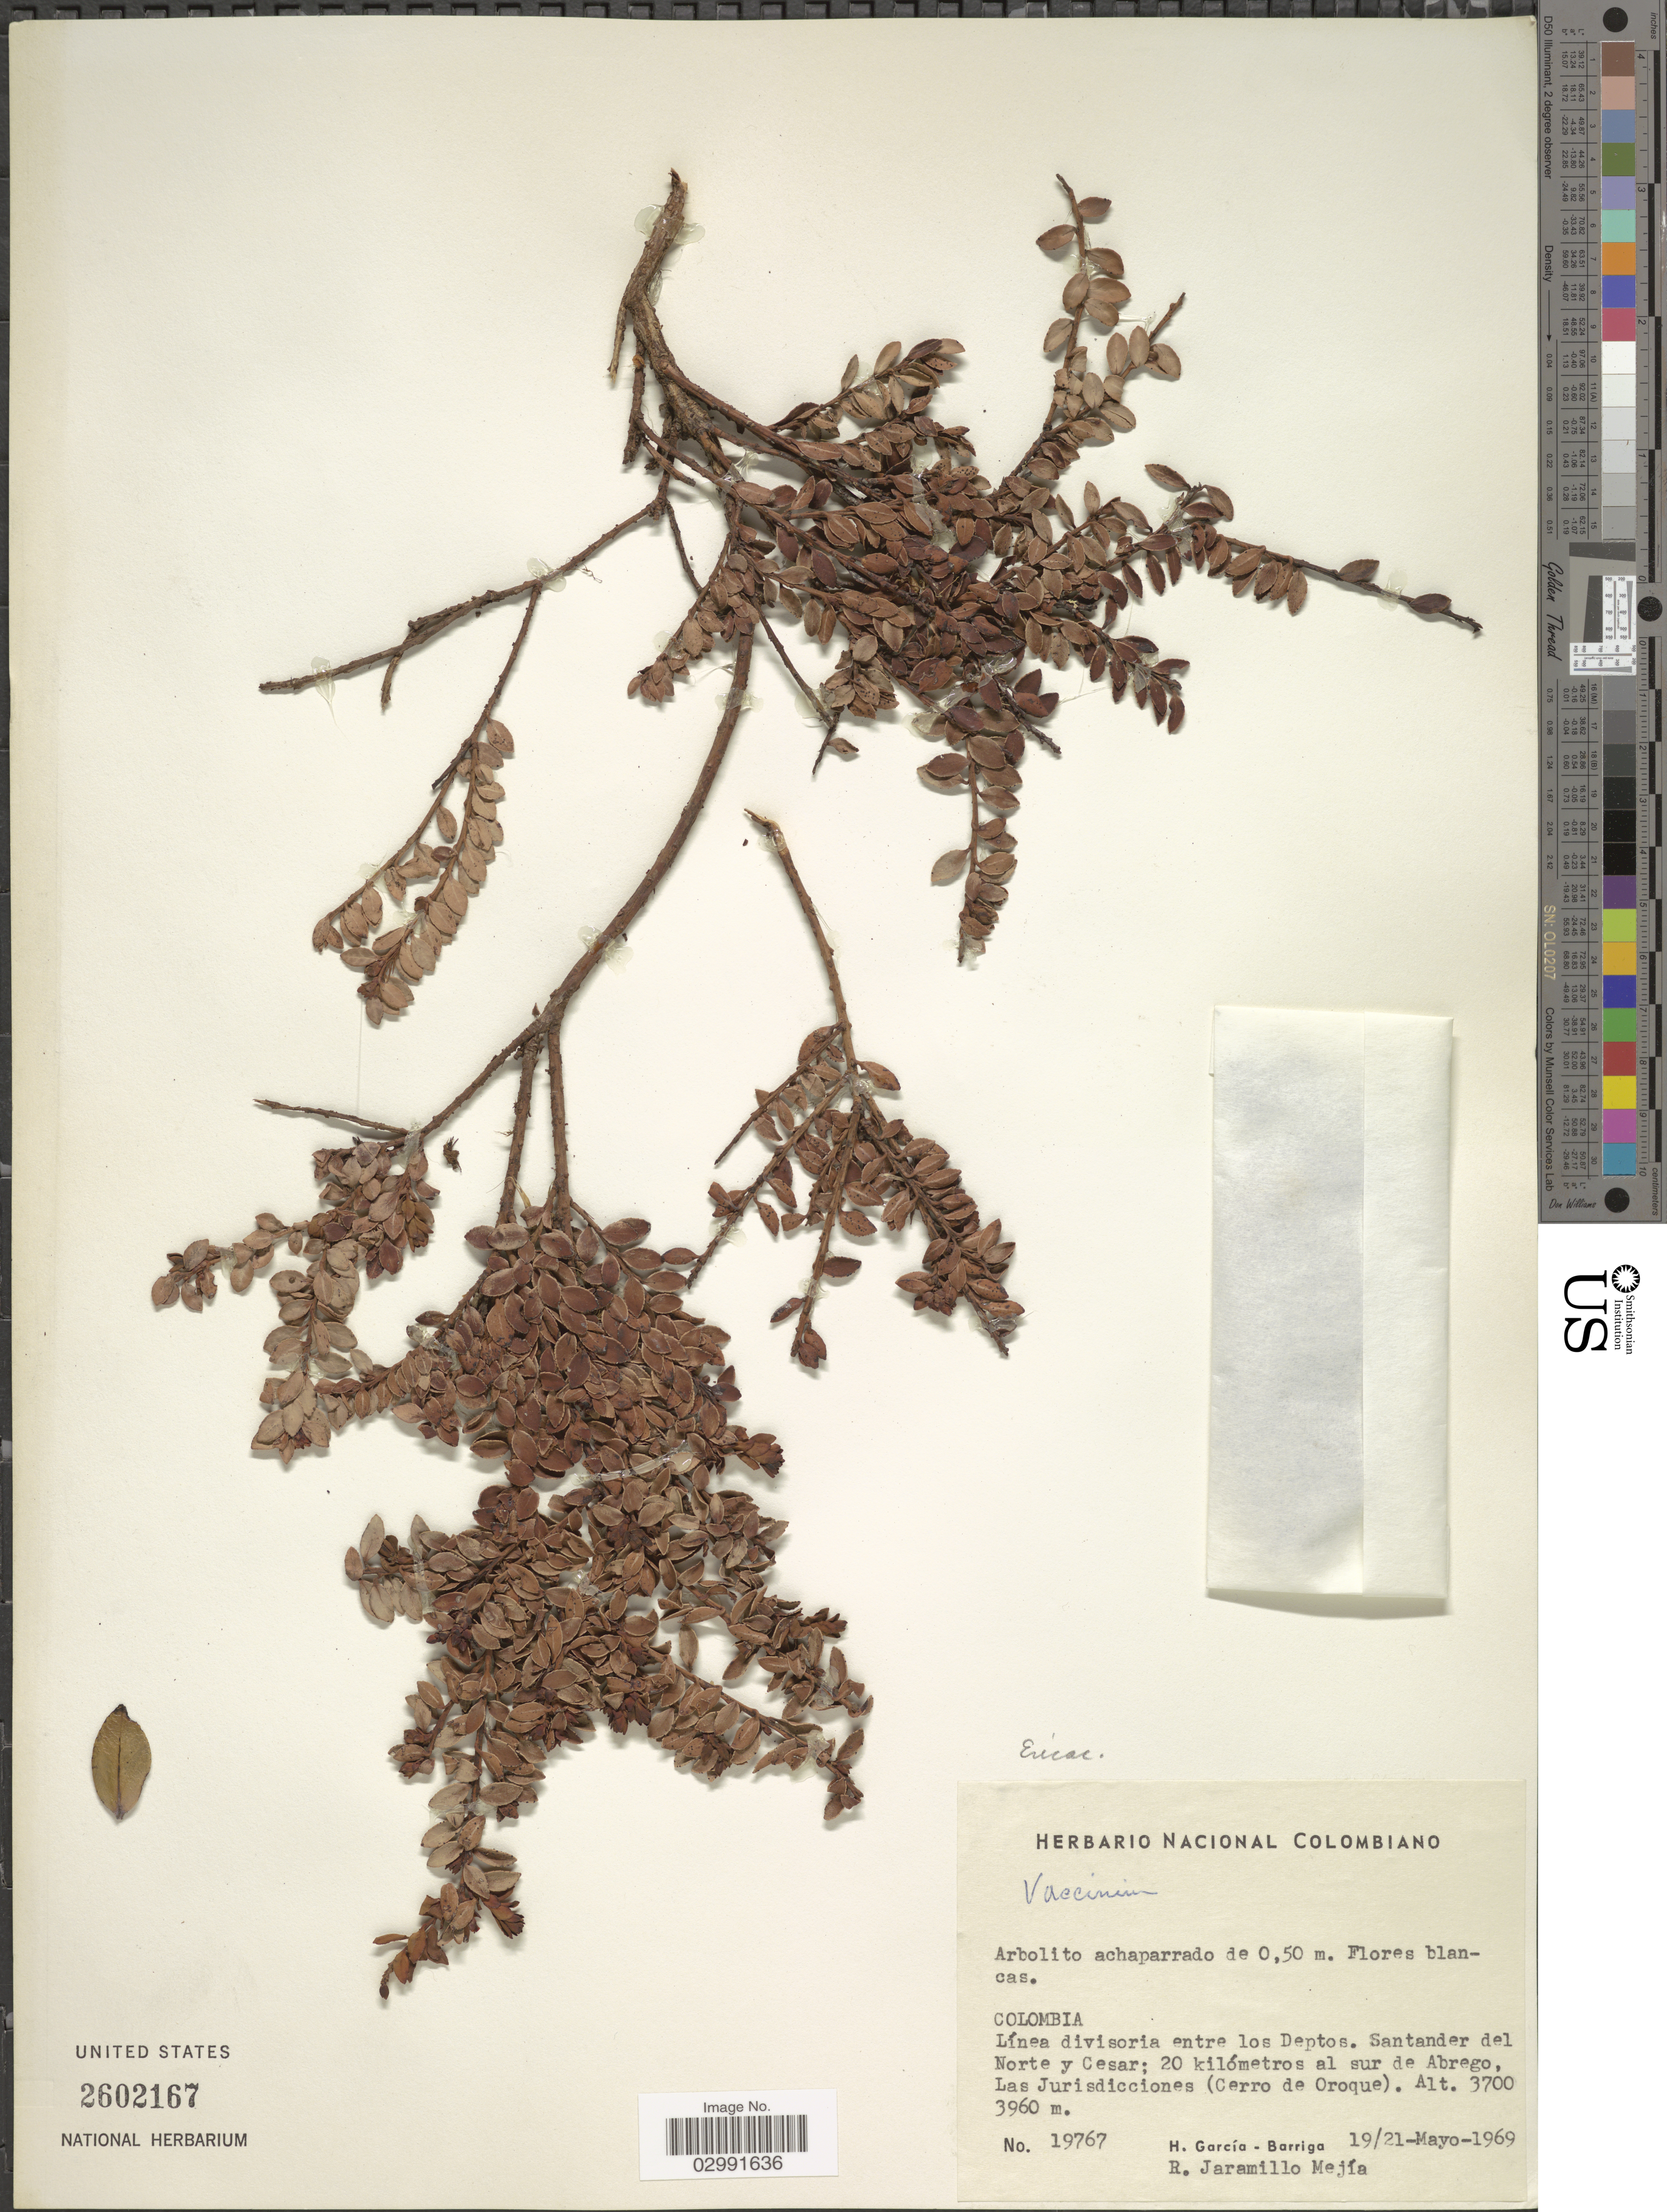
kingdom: Plantae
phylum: Tracheophyta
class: Magnoliopsida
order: Ericales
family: Ericaceae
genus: Vaccinium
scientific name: Vaccinium sp.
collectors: H. García Barriga & R. Jaramillo M.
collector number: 19767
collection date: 1969-05-19/1969-05-21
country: Colombia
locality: Línea divisoria entre los Deptos. Santander del Norte y Cesar; 20 kilómetros al sur de Abrego, Las Jurisdicciones (Cerro de Oroque)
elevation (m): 3700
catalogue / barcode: US 2602167